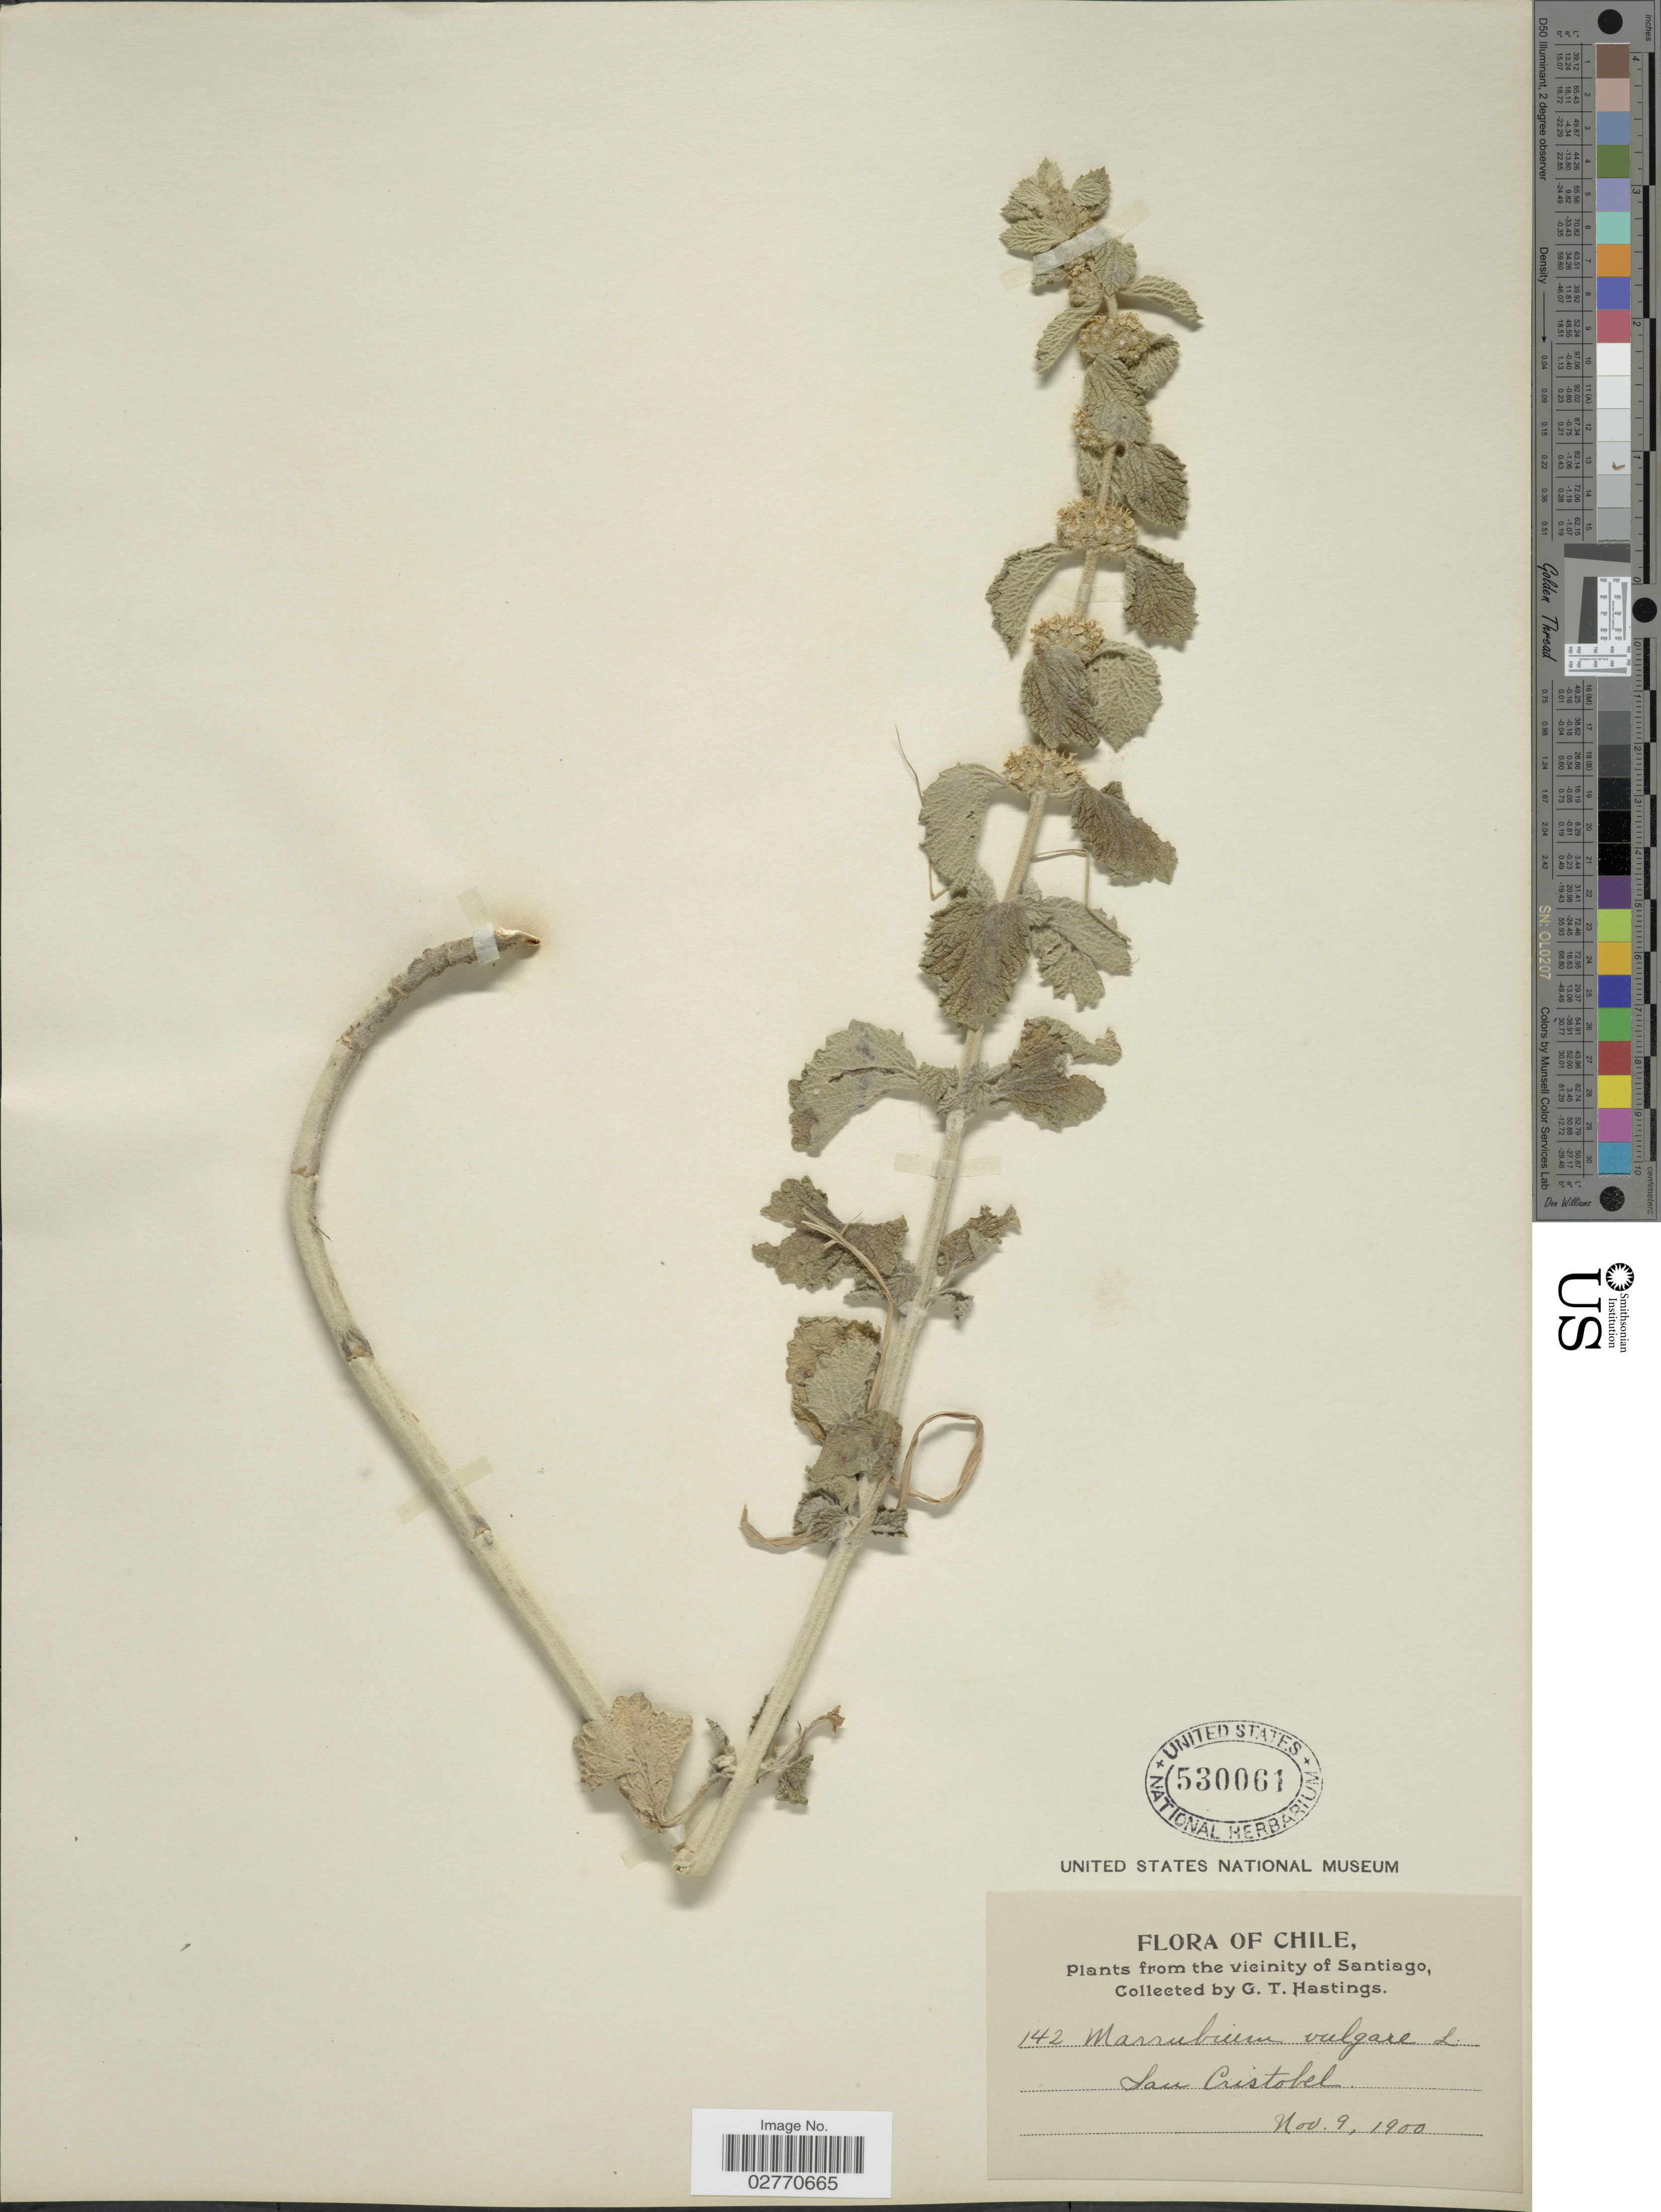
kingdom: Plantae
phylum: Tracheophyta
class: Magnoliopsida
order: Lamiales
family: Lamiaceae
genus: Marrubium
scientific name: Marrubium vulgare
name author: L.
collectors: G. Hastings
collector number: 142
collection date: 1900-11-09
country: Chile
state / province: Región Metropolitana (RM)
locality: Vicinity of Santiago, San Cristobel.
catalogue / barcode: US 530061